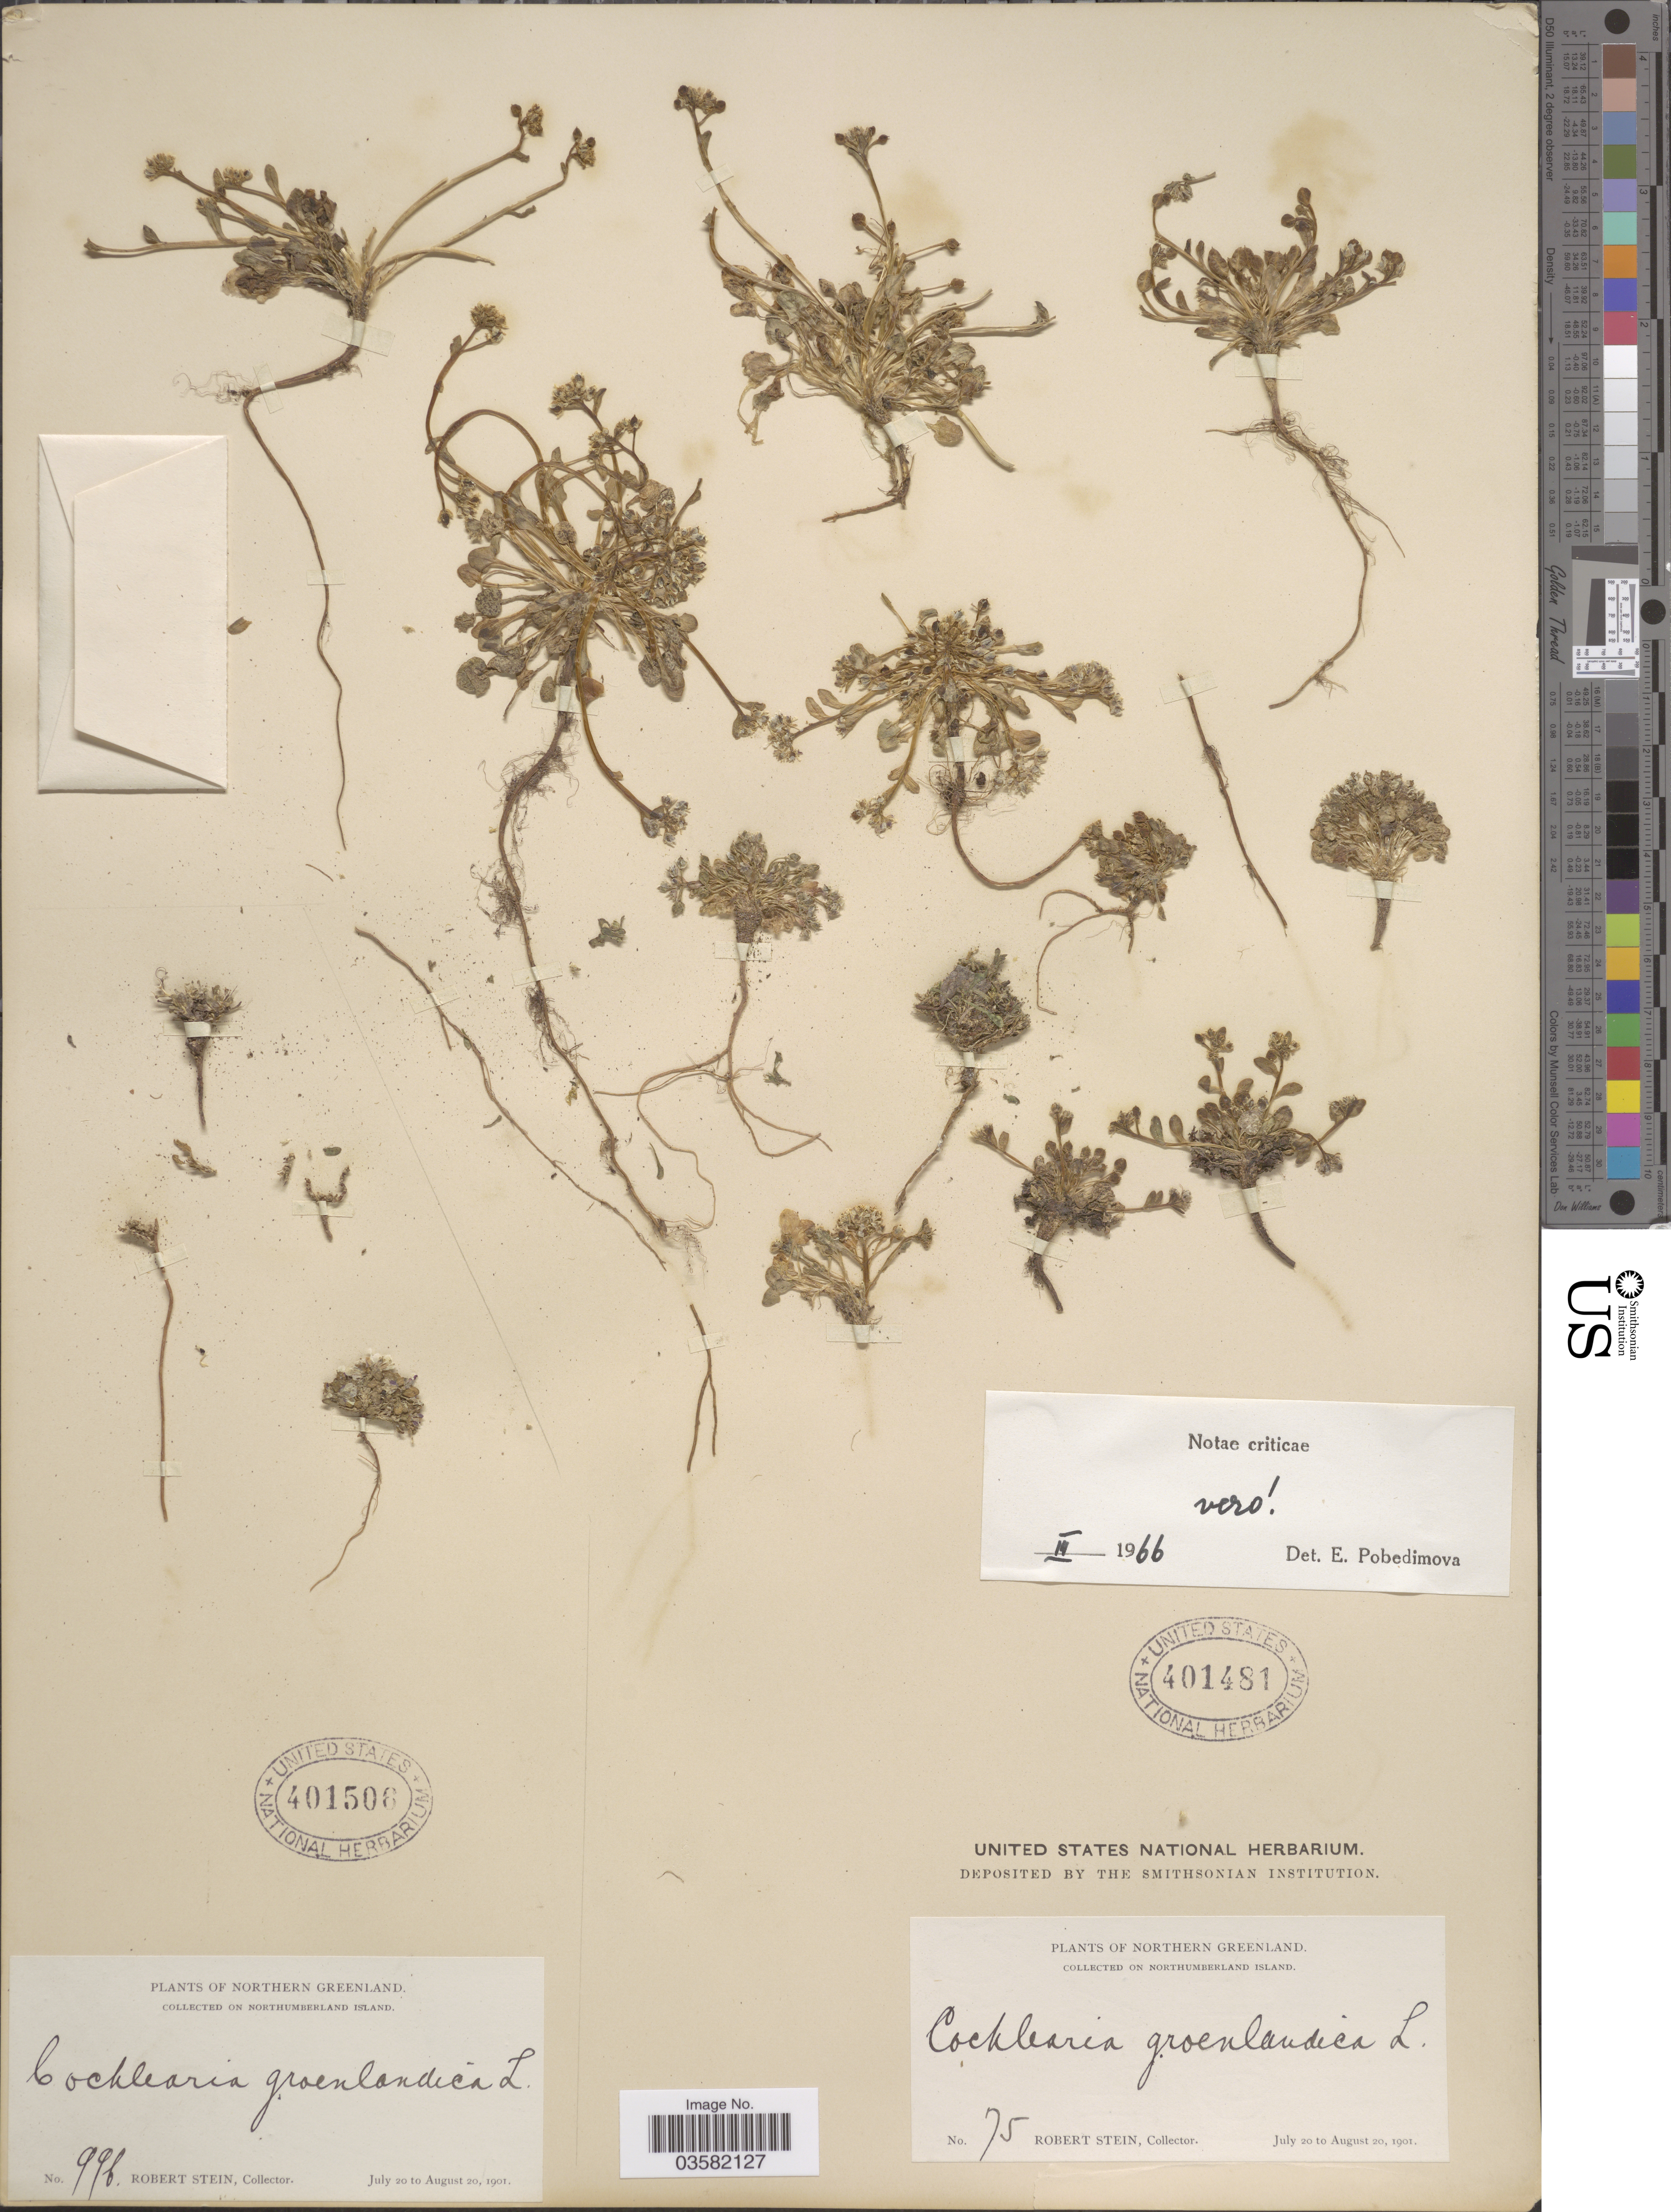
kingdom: Plantae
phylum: Tracheophyta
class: Magnoliopsida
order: Brassicales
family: Brassicaceae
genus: Cochlearia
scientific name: Cochlearia groenlandica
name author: L.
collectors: R. Stein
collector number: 99f*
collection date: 1901-07-20/1901-08-20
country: Greenland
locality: Northern Greenland. Northumberland Island.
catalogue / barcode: US 401506